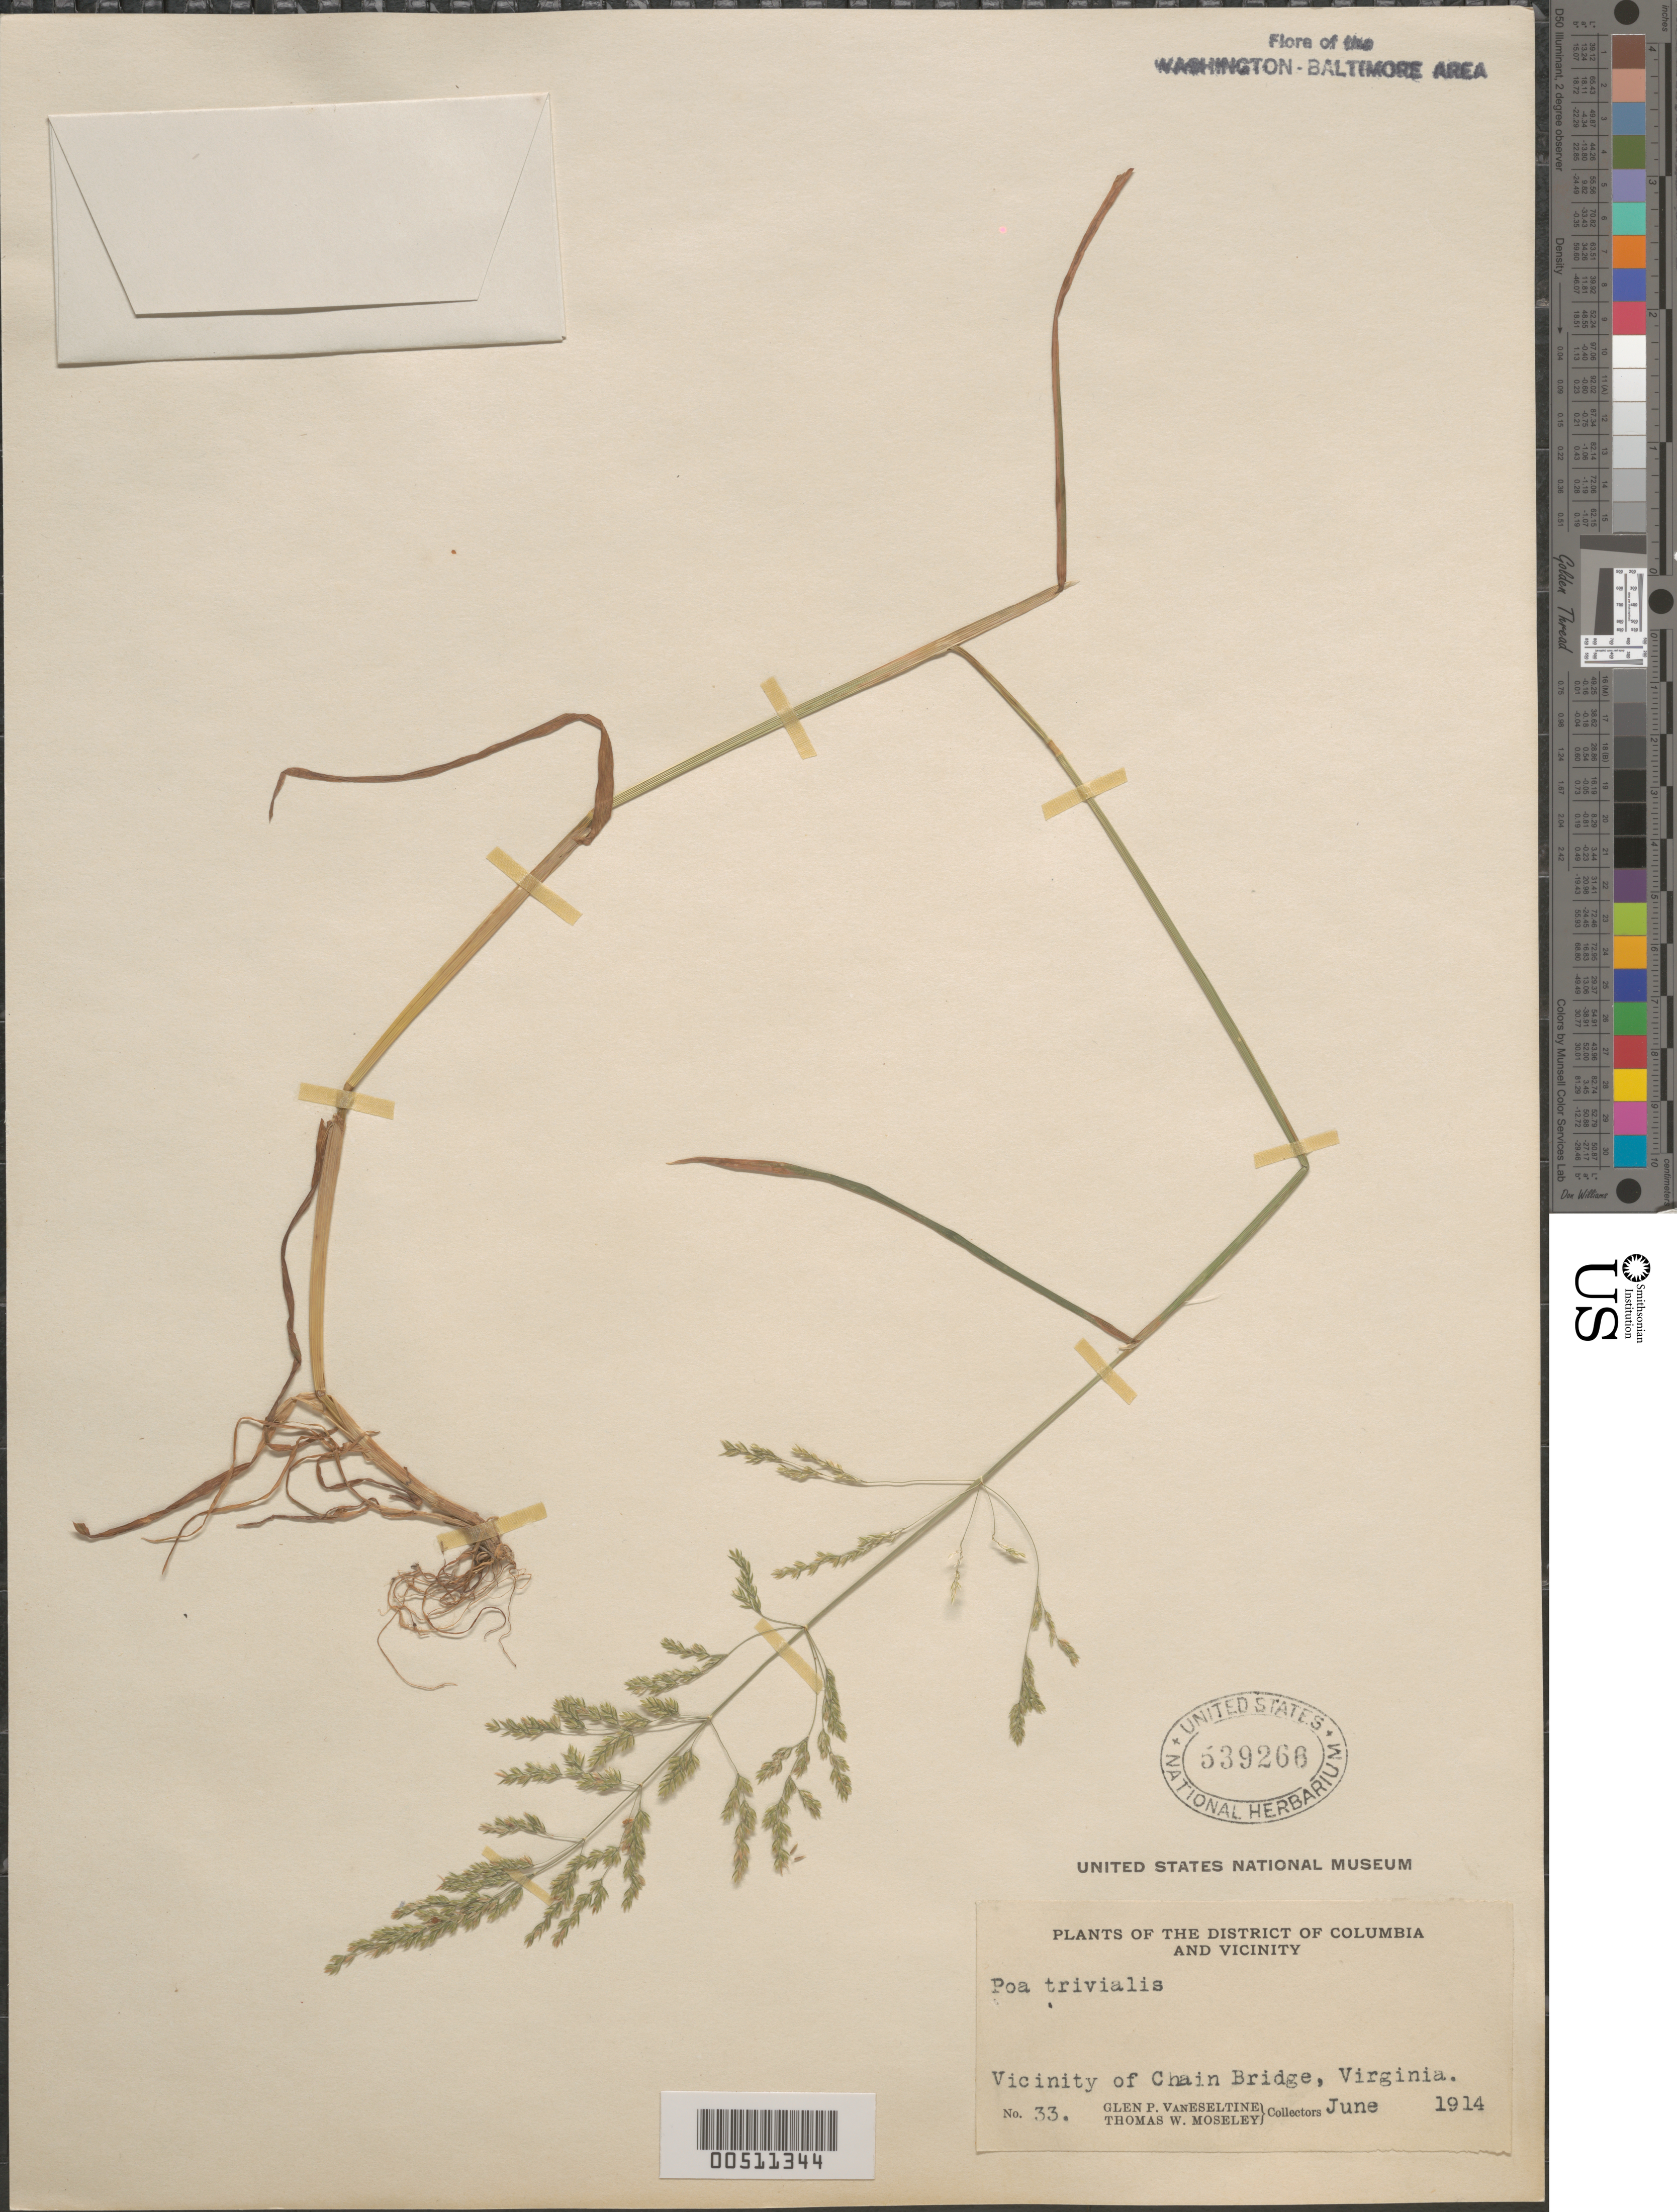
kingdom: Plantae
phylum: Tracheophyta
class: Liliopsida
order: Poales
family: Poaceae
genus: Poa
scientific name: Poa trivialis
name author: L.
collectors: G. P. Van Eseltine & T. Moseley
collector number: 33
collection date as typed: Jun 1914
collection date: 1914-06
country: United States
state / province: Virginia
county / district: Fairfax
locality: Chain Bridge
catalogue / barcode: US 539266